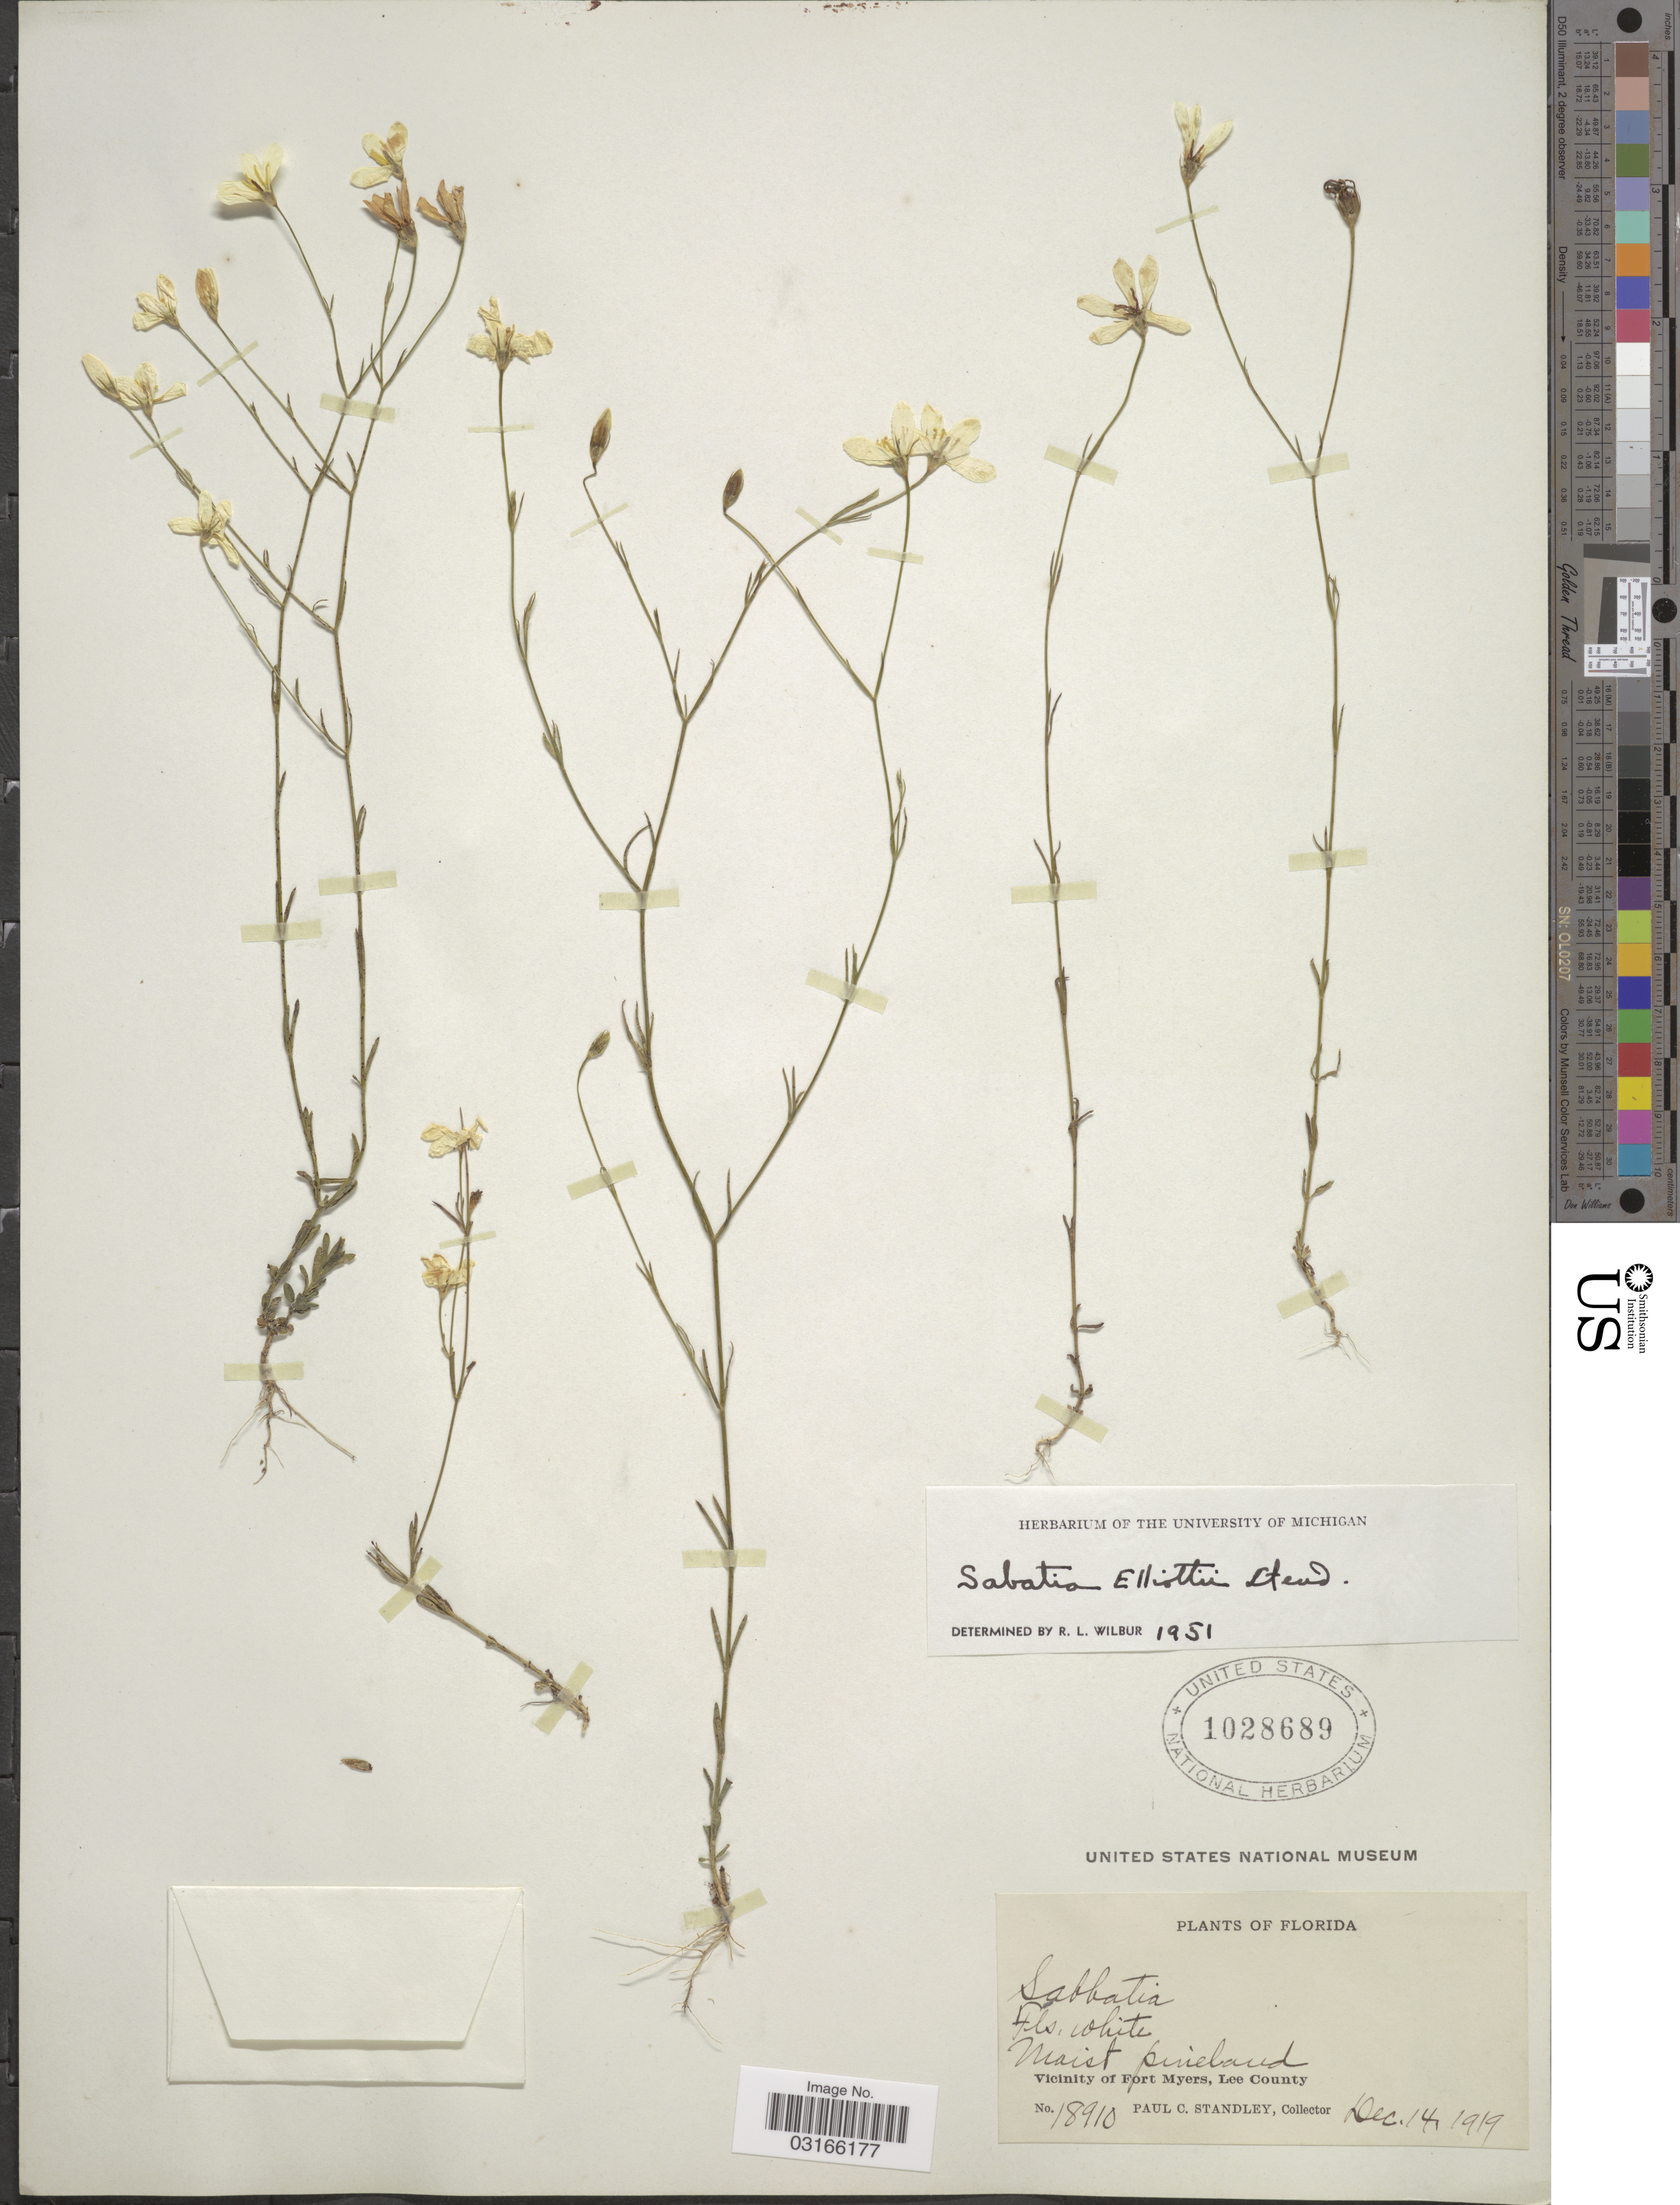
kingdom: Plantae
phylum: Tracheophyta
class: Magnoliopsida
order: Gentianales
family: Gentianaceae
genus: Sabatia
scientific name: Sabatia brevifolia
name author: Raf.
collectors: P. C. Standley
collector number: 18910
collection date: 1919-12-14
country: United States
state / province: Florida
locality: Moist pineland, Vicinity of Fort Myers, Lee County.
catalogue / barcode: US 1028689